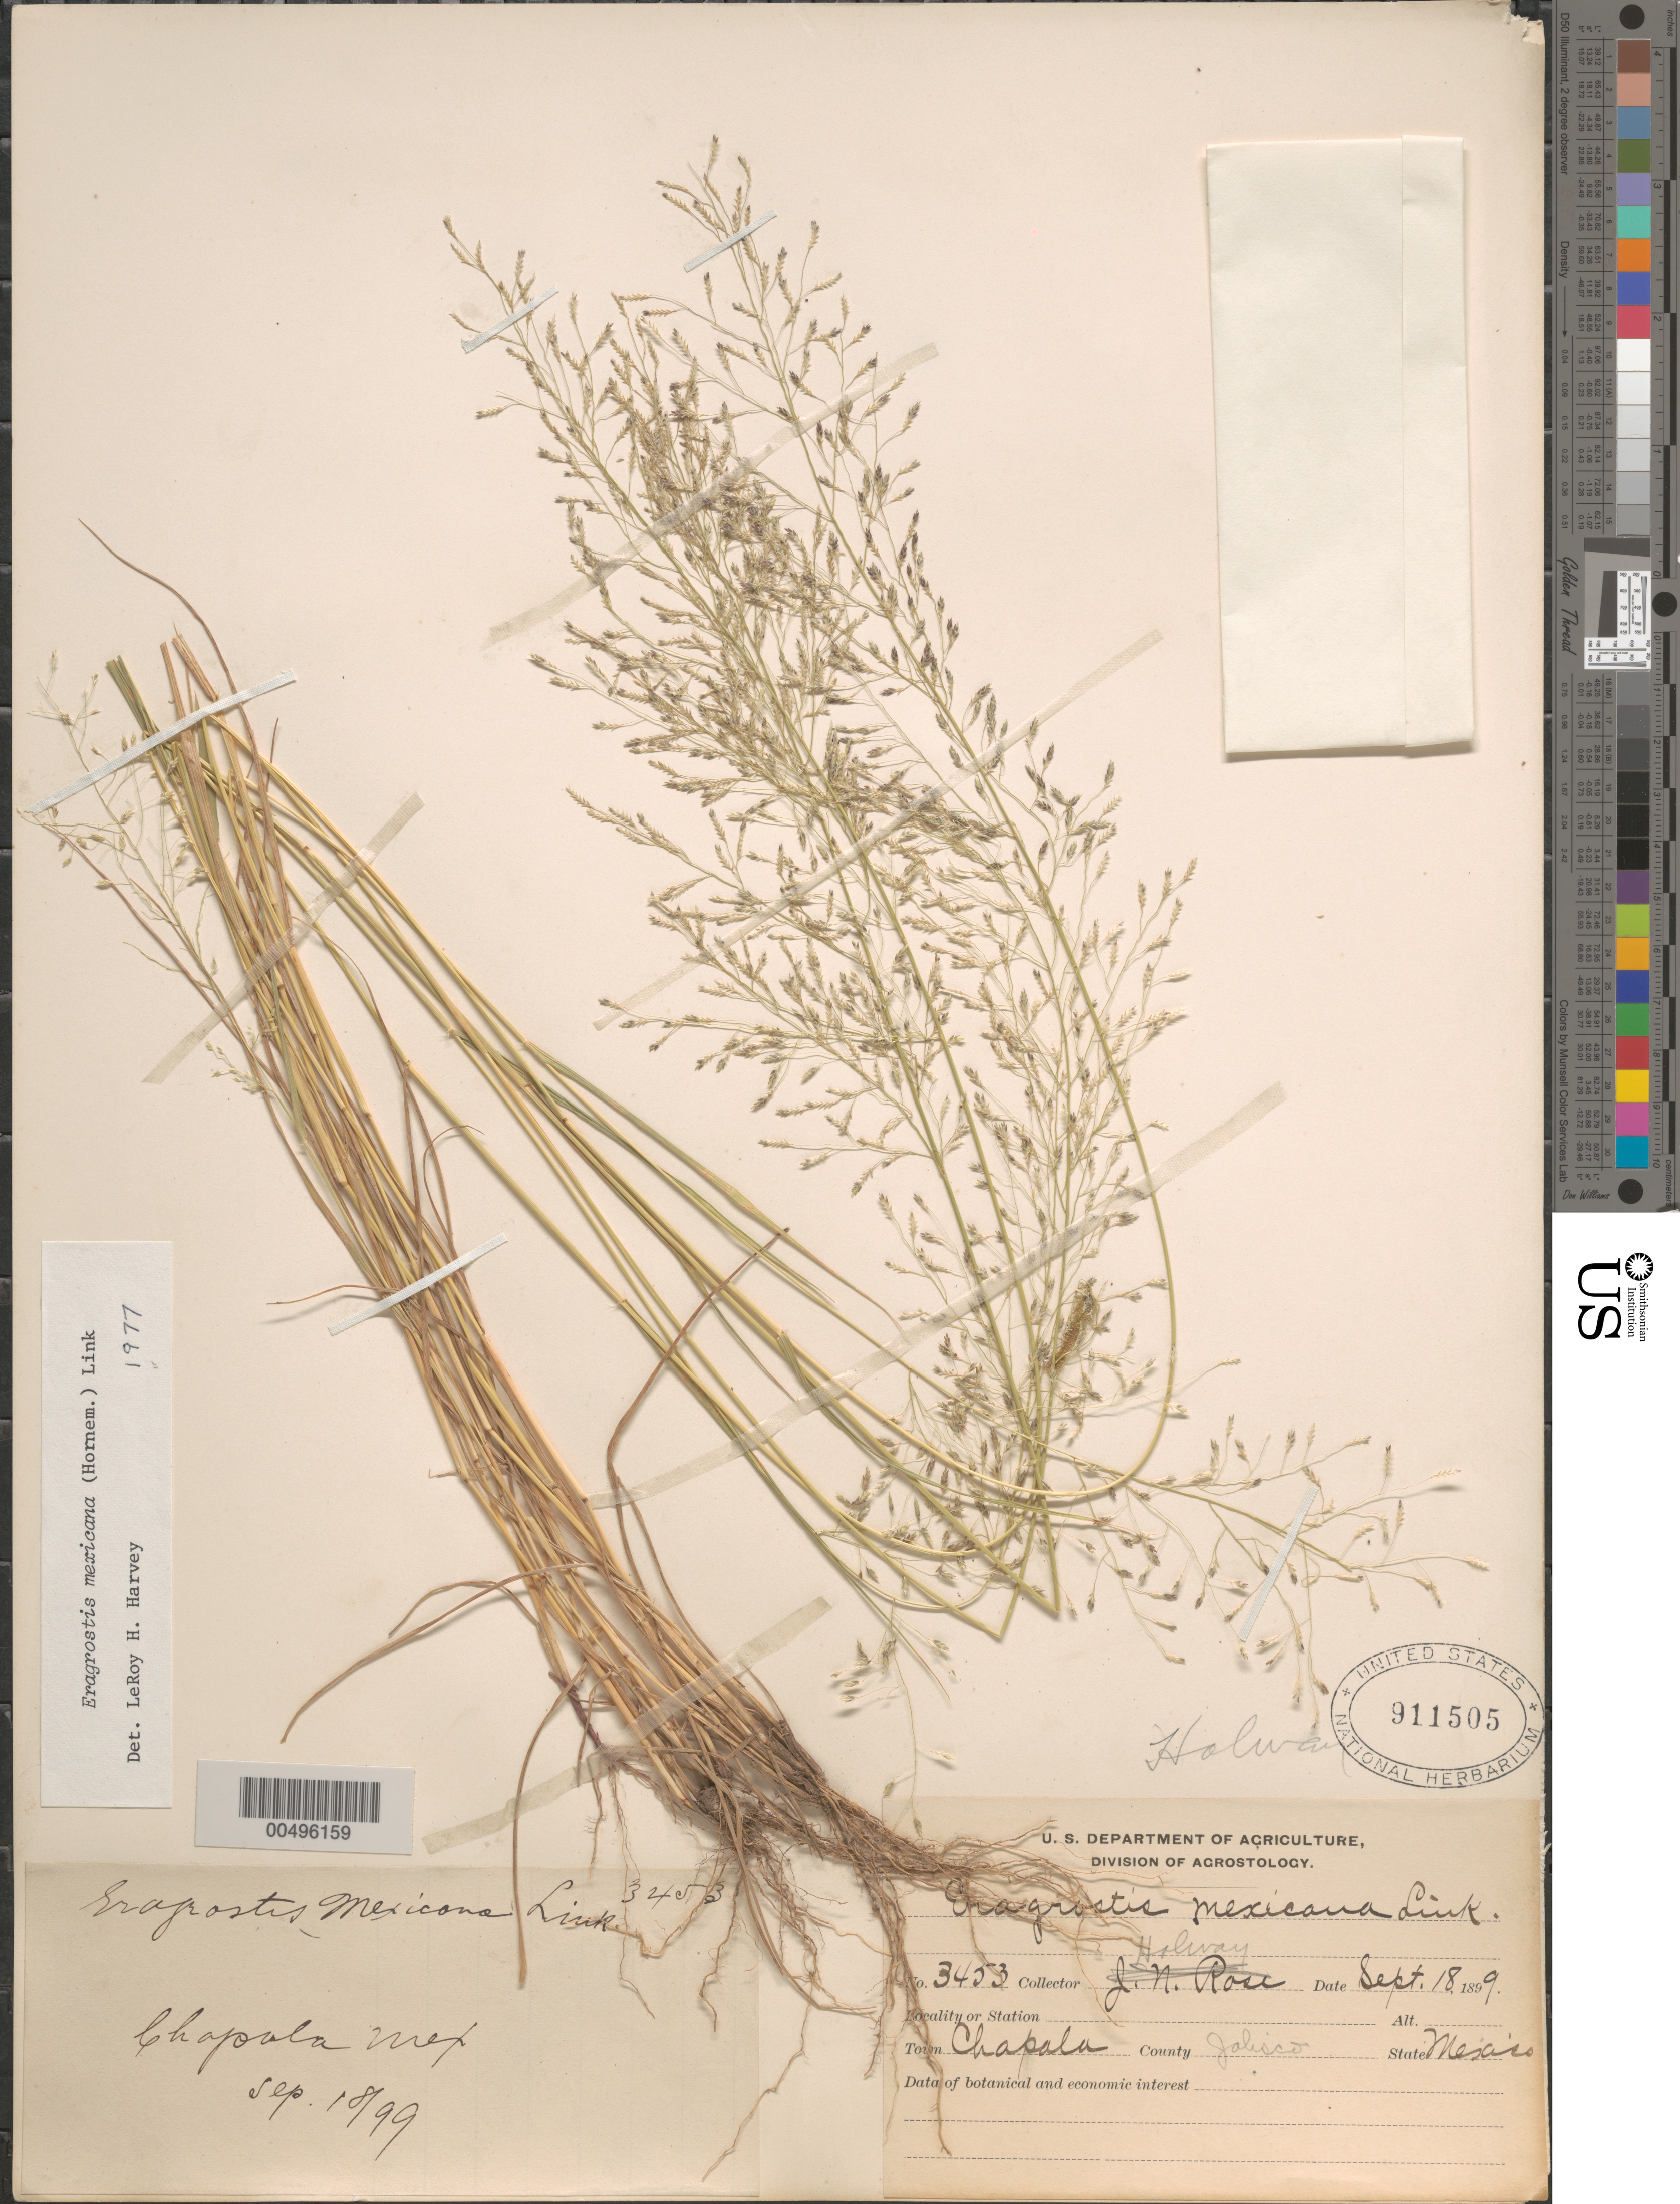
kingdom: Plantae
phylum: Tracheophyta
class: Liliopsida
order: Poales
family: Poaceae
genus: Eragrostis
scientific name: Eragrostis mexicana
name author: (Hornem.) Link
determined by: Harvey, L. H.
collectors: -- Holway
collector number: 3453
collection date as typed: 18 Sep 1899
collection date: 1899-09-18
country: Mexico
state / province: Jalisco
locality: Chapala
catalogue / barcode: US 911505